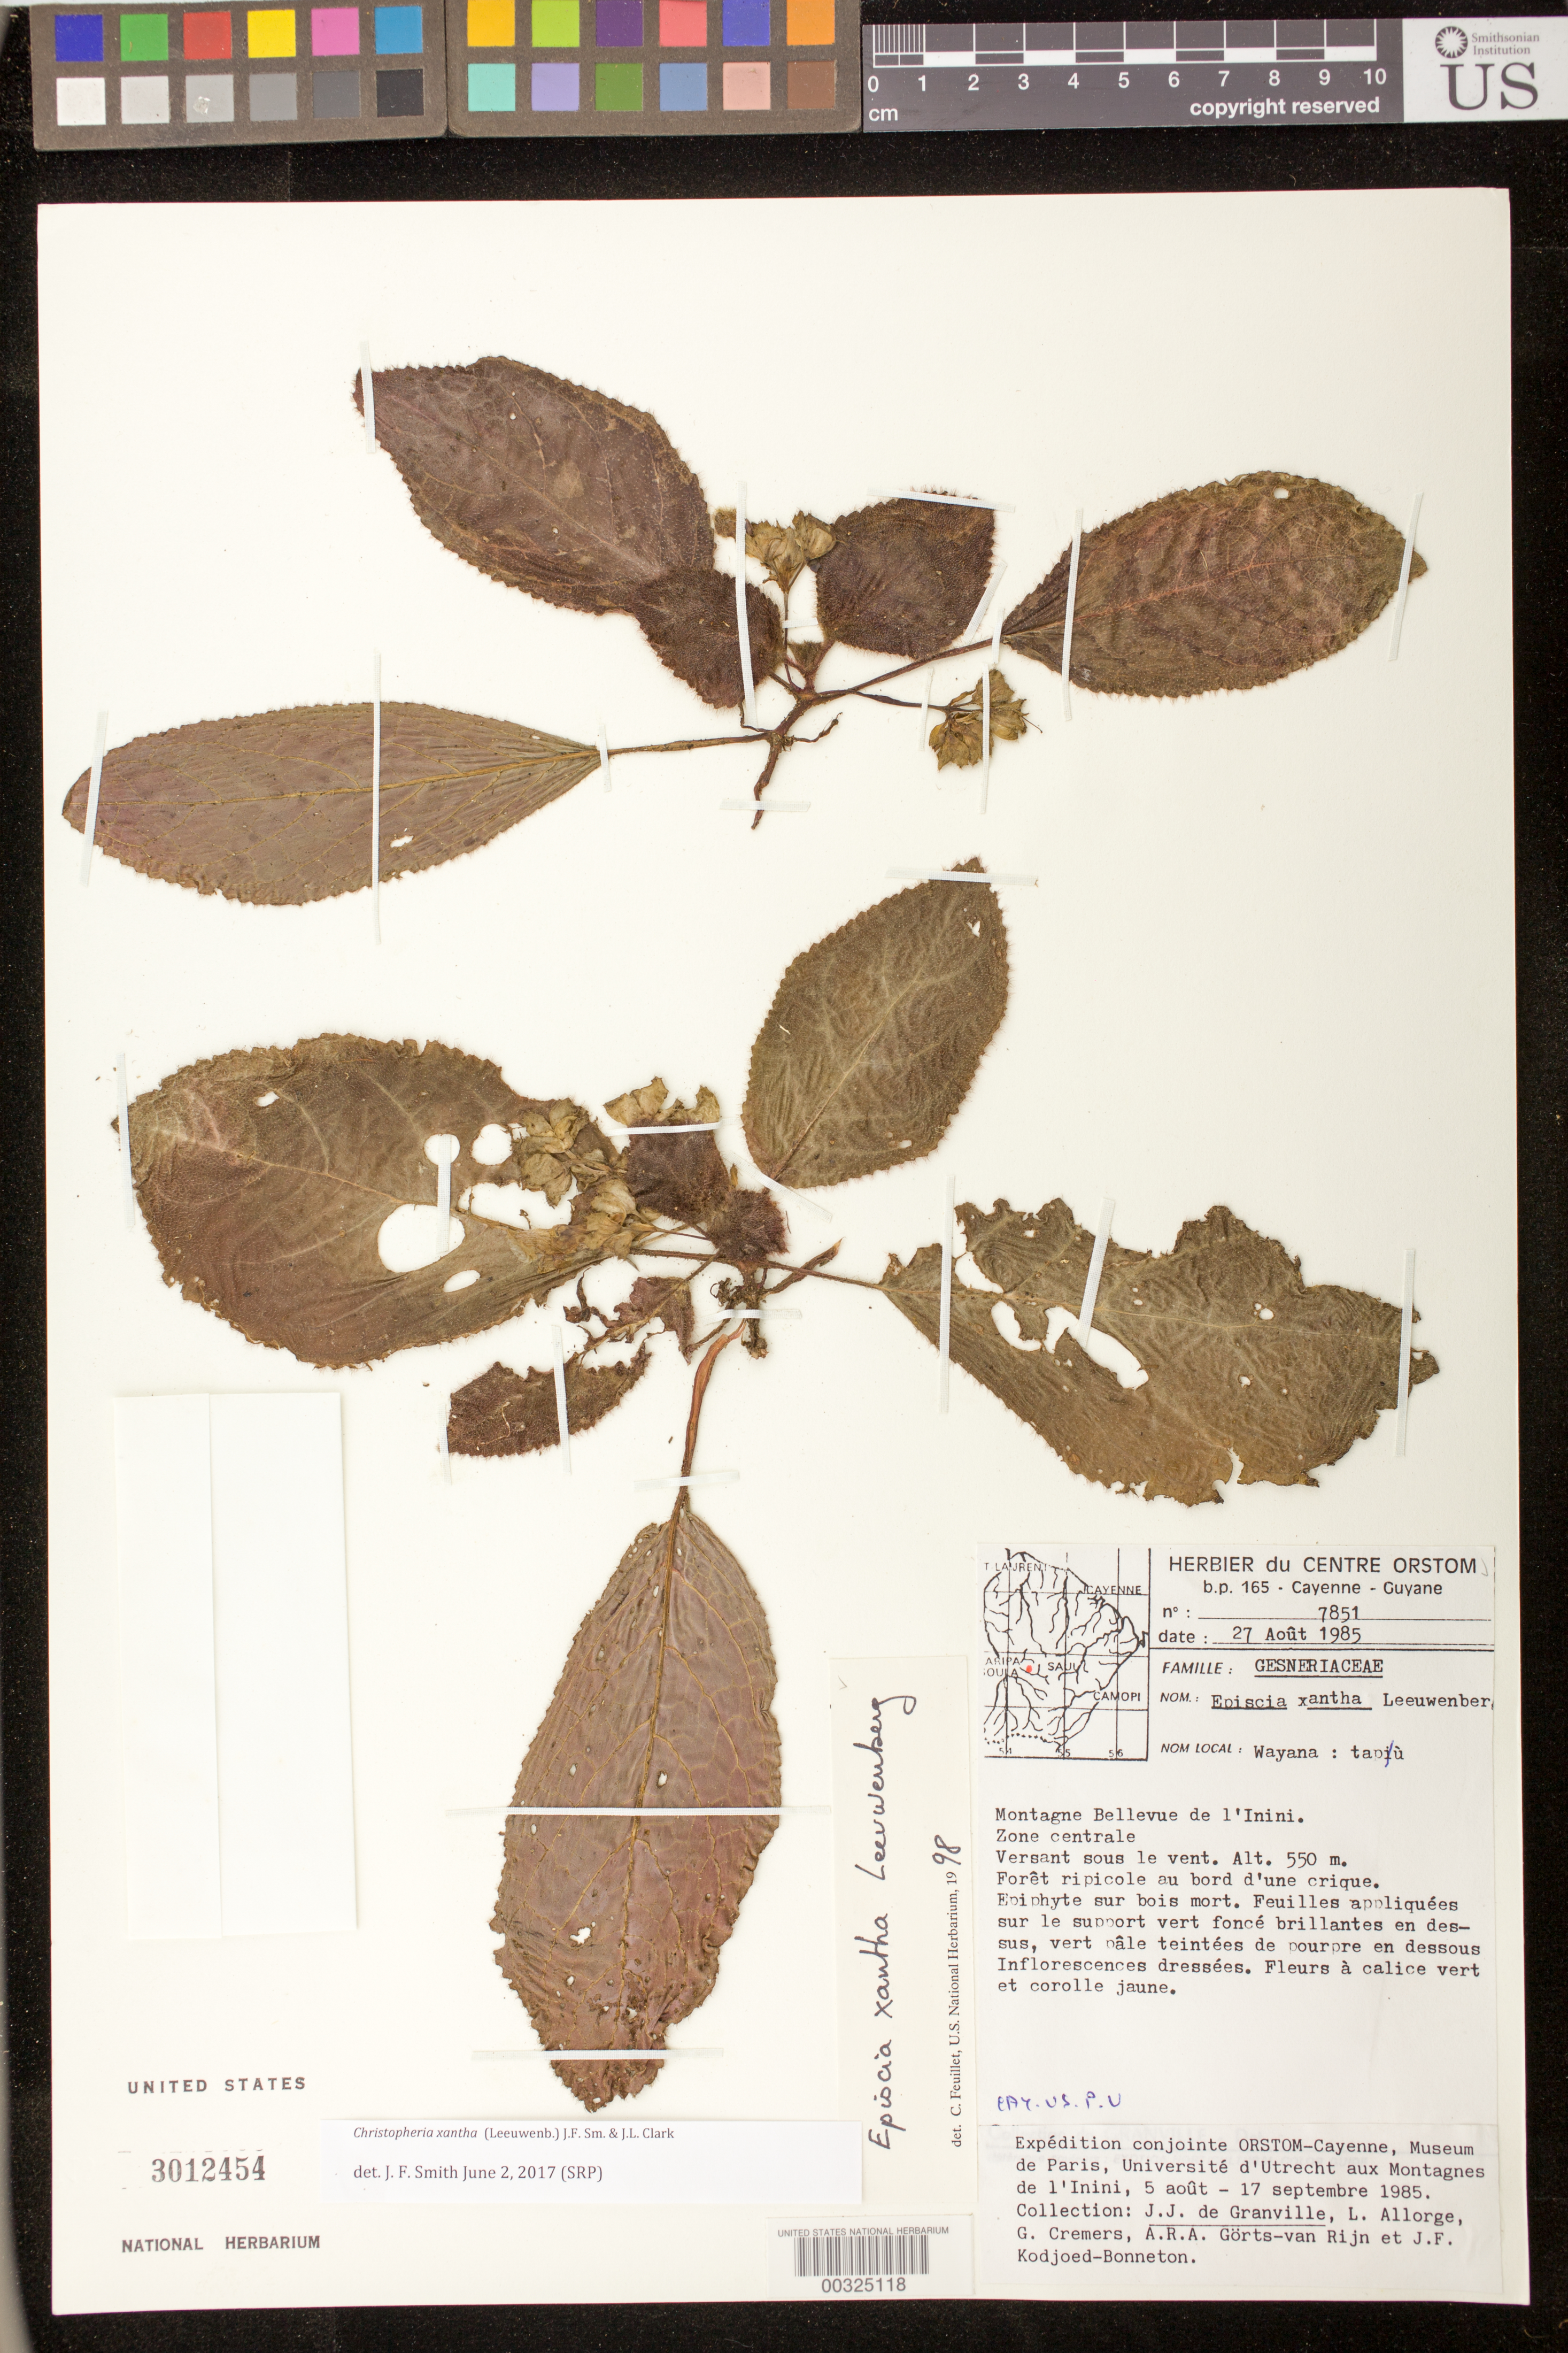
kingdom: Plantae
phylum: Tracheophyta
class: Magnoliopsida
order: Lamiales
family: Gesneriaceae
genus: Christopheria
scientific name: Christopheria xantha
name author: (Leeuwenb.) J.F. Sm. & J.L. Clark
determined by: Smith, J. F.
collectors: J.-J. de Granville, L. Allorge, G. Cremers, A. .R. A. Görts-van Rijn & J. Kodjoed-Bonneton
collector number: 7851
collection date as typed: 27 Aug 1985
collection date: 1985-08-27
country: French Guiana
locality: Montagne Bellevue de l'Inini, zone centrale, versant sous le vent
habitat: Forêt ripicole au bord d'une crique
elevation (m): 550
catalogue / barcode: US 3012454